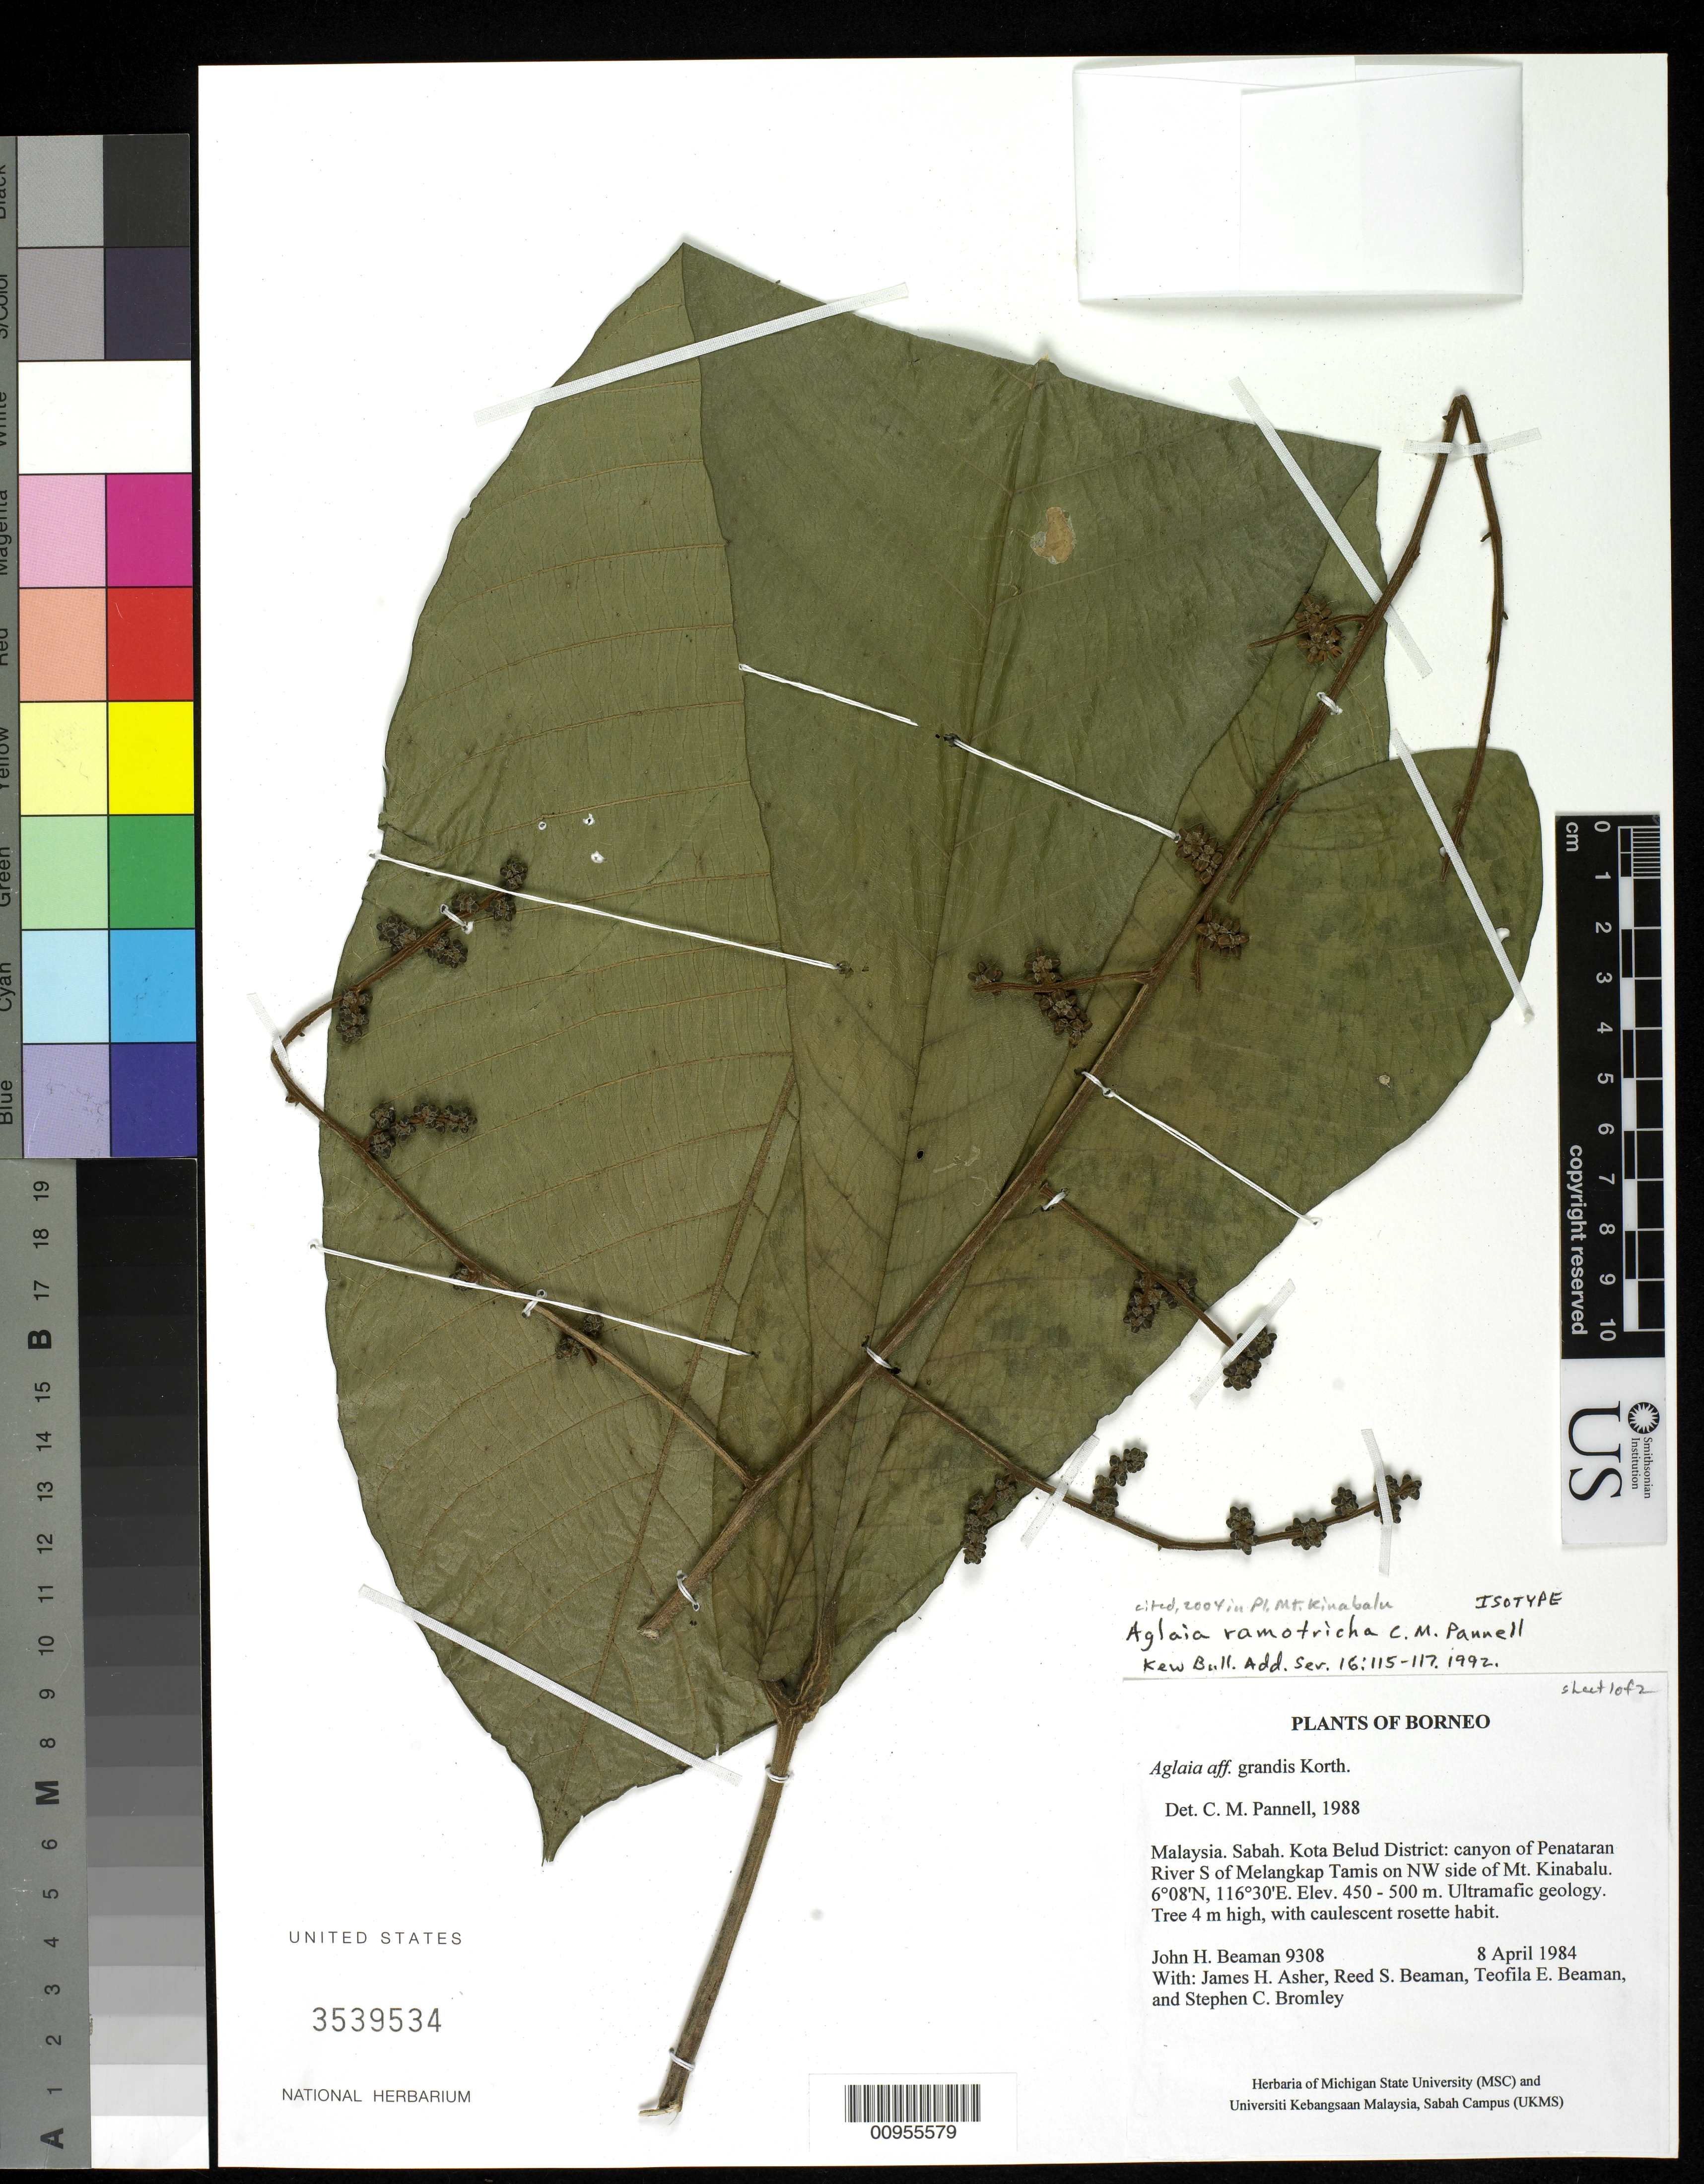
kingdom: Plantae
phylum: Tracheophyta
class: Magnoliopsida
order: Sapindales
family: Meliaceae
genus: Aglaia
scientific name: Aglaia ramotricha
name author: Pannell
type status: Isotype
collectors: J. H. Beaman & et al.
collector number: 9308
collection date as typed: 08 Apr 1984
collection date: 1984-04-08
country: Malaysia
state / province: Sabah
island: Borneo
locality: Malaysia. Sabah. Kota Belud District: canyon of Penataran River S of Melangkap Tamis on NW side of Mt. Kinabalu.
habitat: Ultramafic geology.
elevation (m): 450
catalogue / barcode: US 3539534